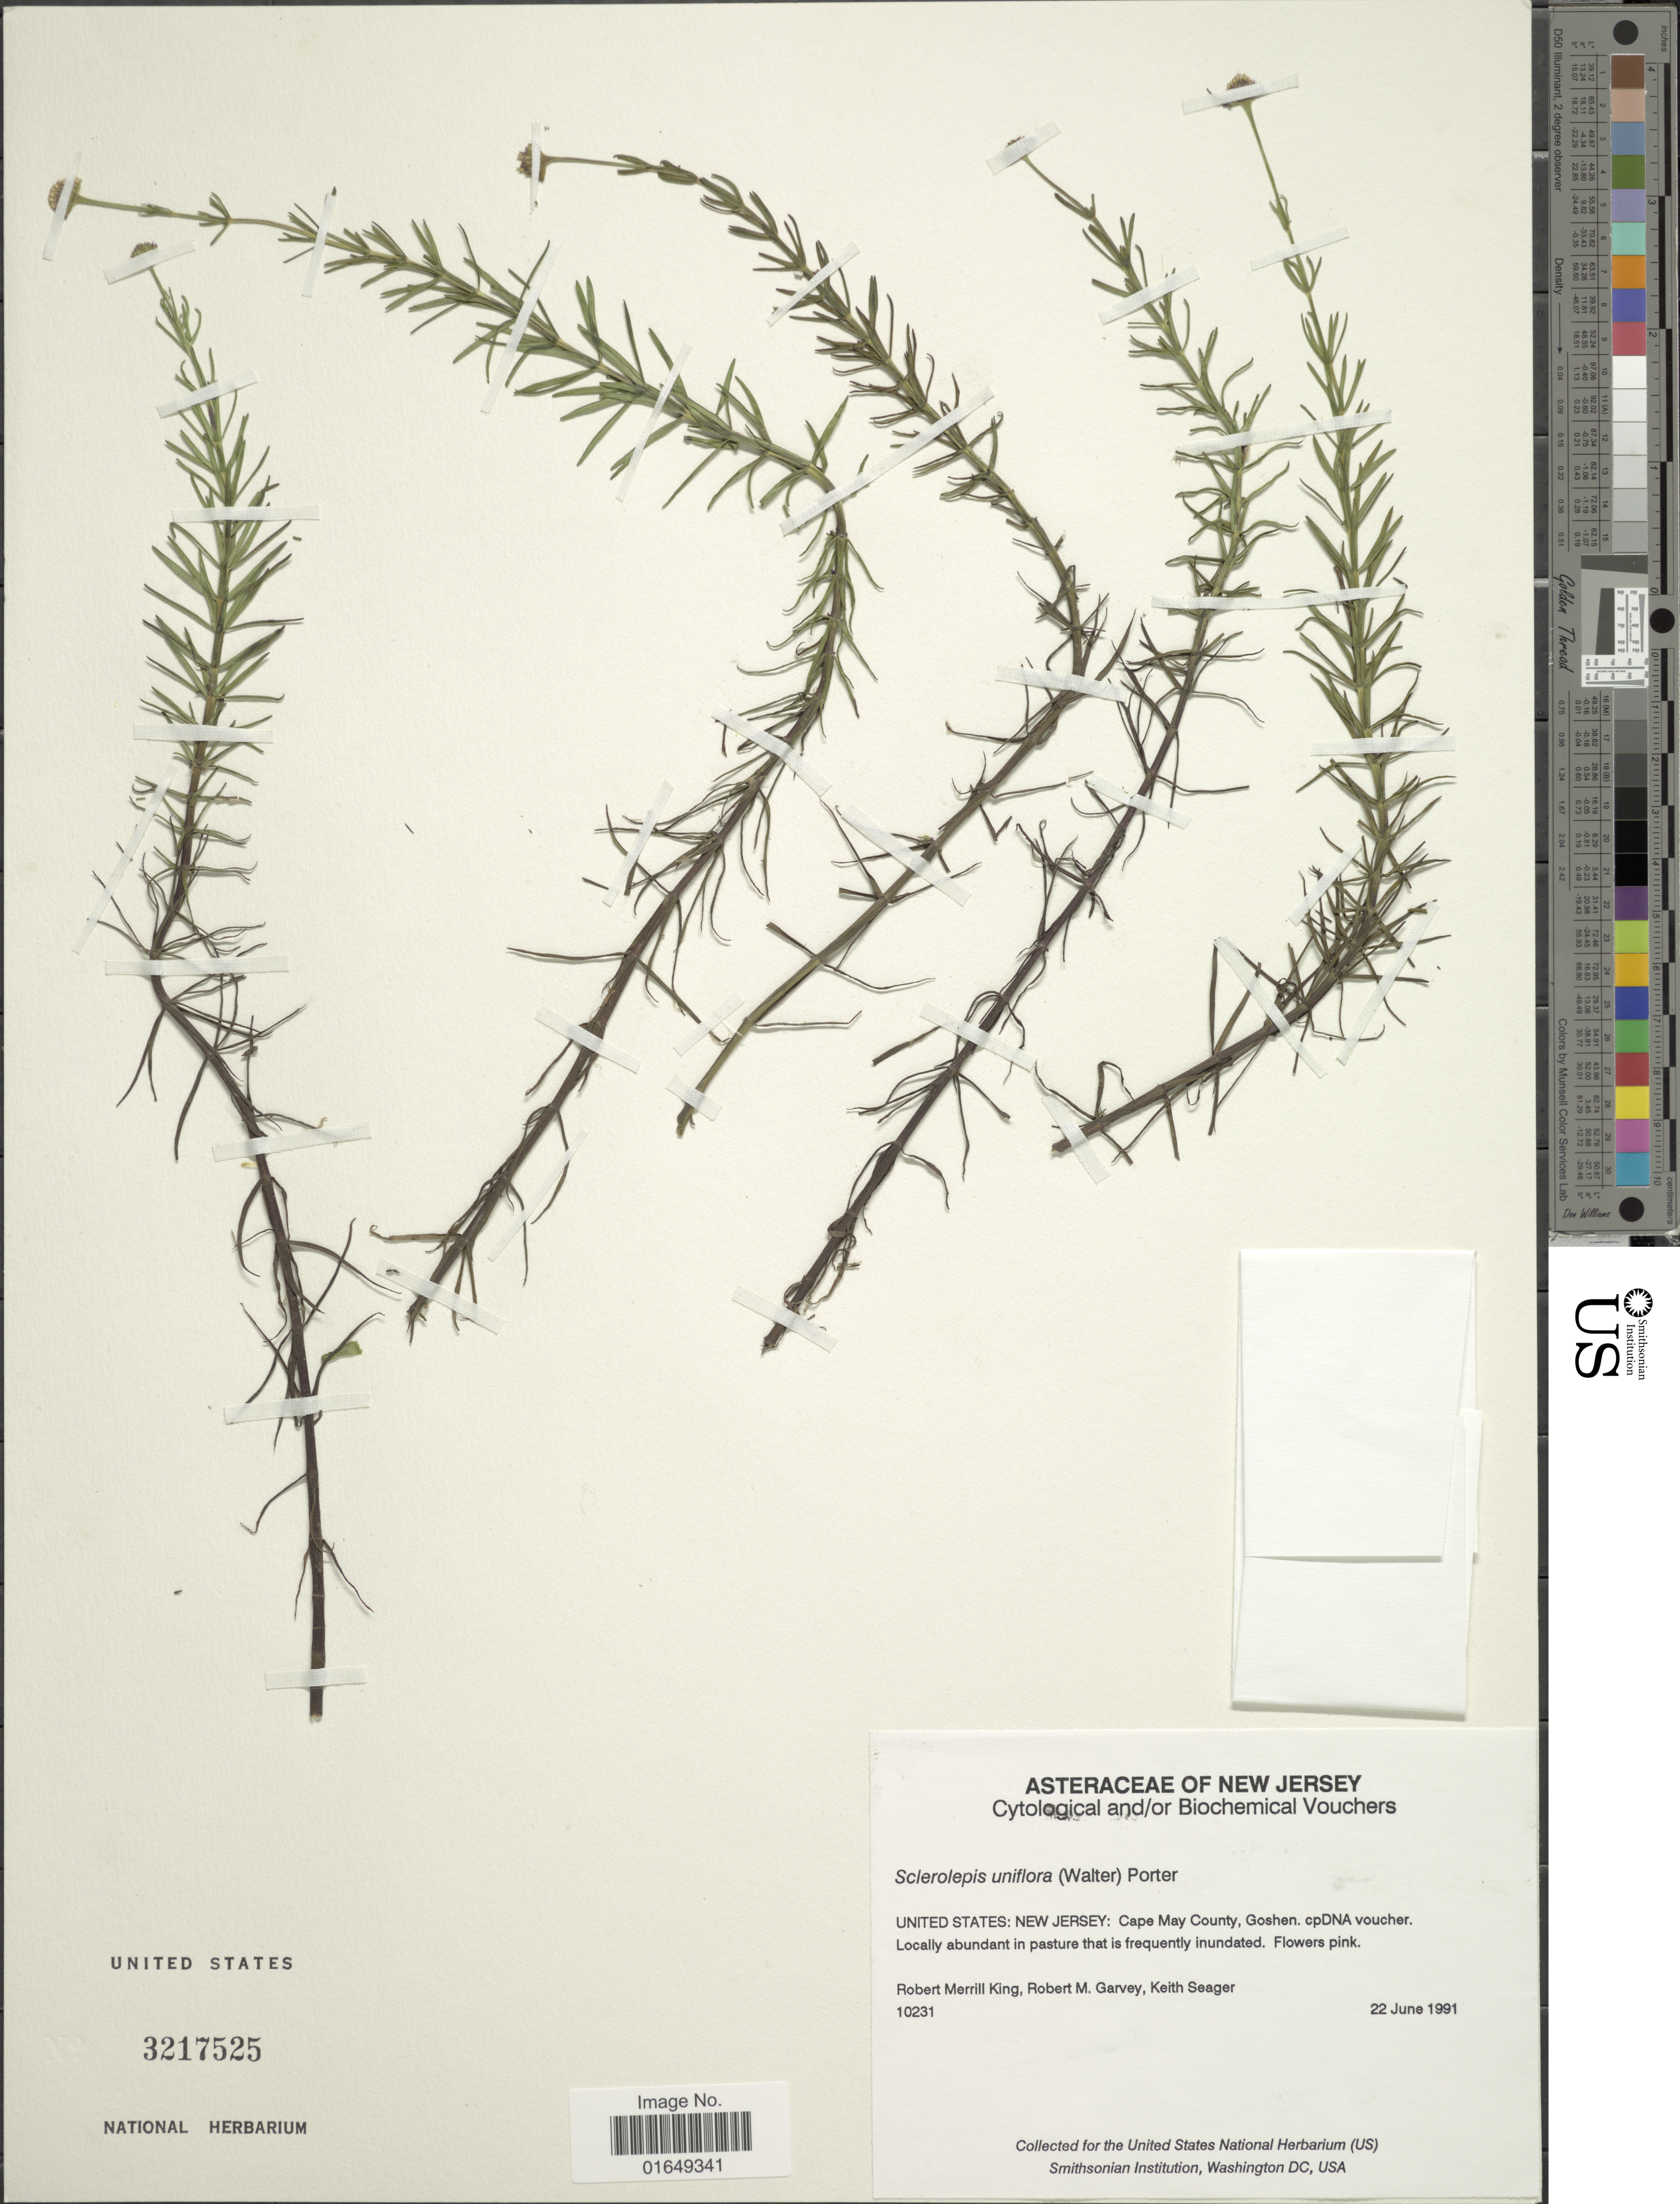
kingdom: Plantae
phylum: Tracheophyta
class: Magnoliopsida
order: Asterales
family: Asteraceae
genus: Sclerolepis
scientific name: Sclerolepis uniflora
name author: (Walter) Britton et al.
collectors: R. M. King, R. Garvey & K. Seager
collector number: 10231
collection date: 1991-06-22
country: United States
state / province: New Jersey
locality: Cape May County, Goshen, cpDNA voucher, in pasture that is frequently inundated.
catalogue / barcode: US 3217525